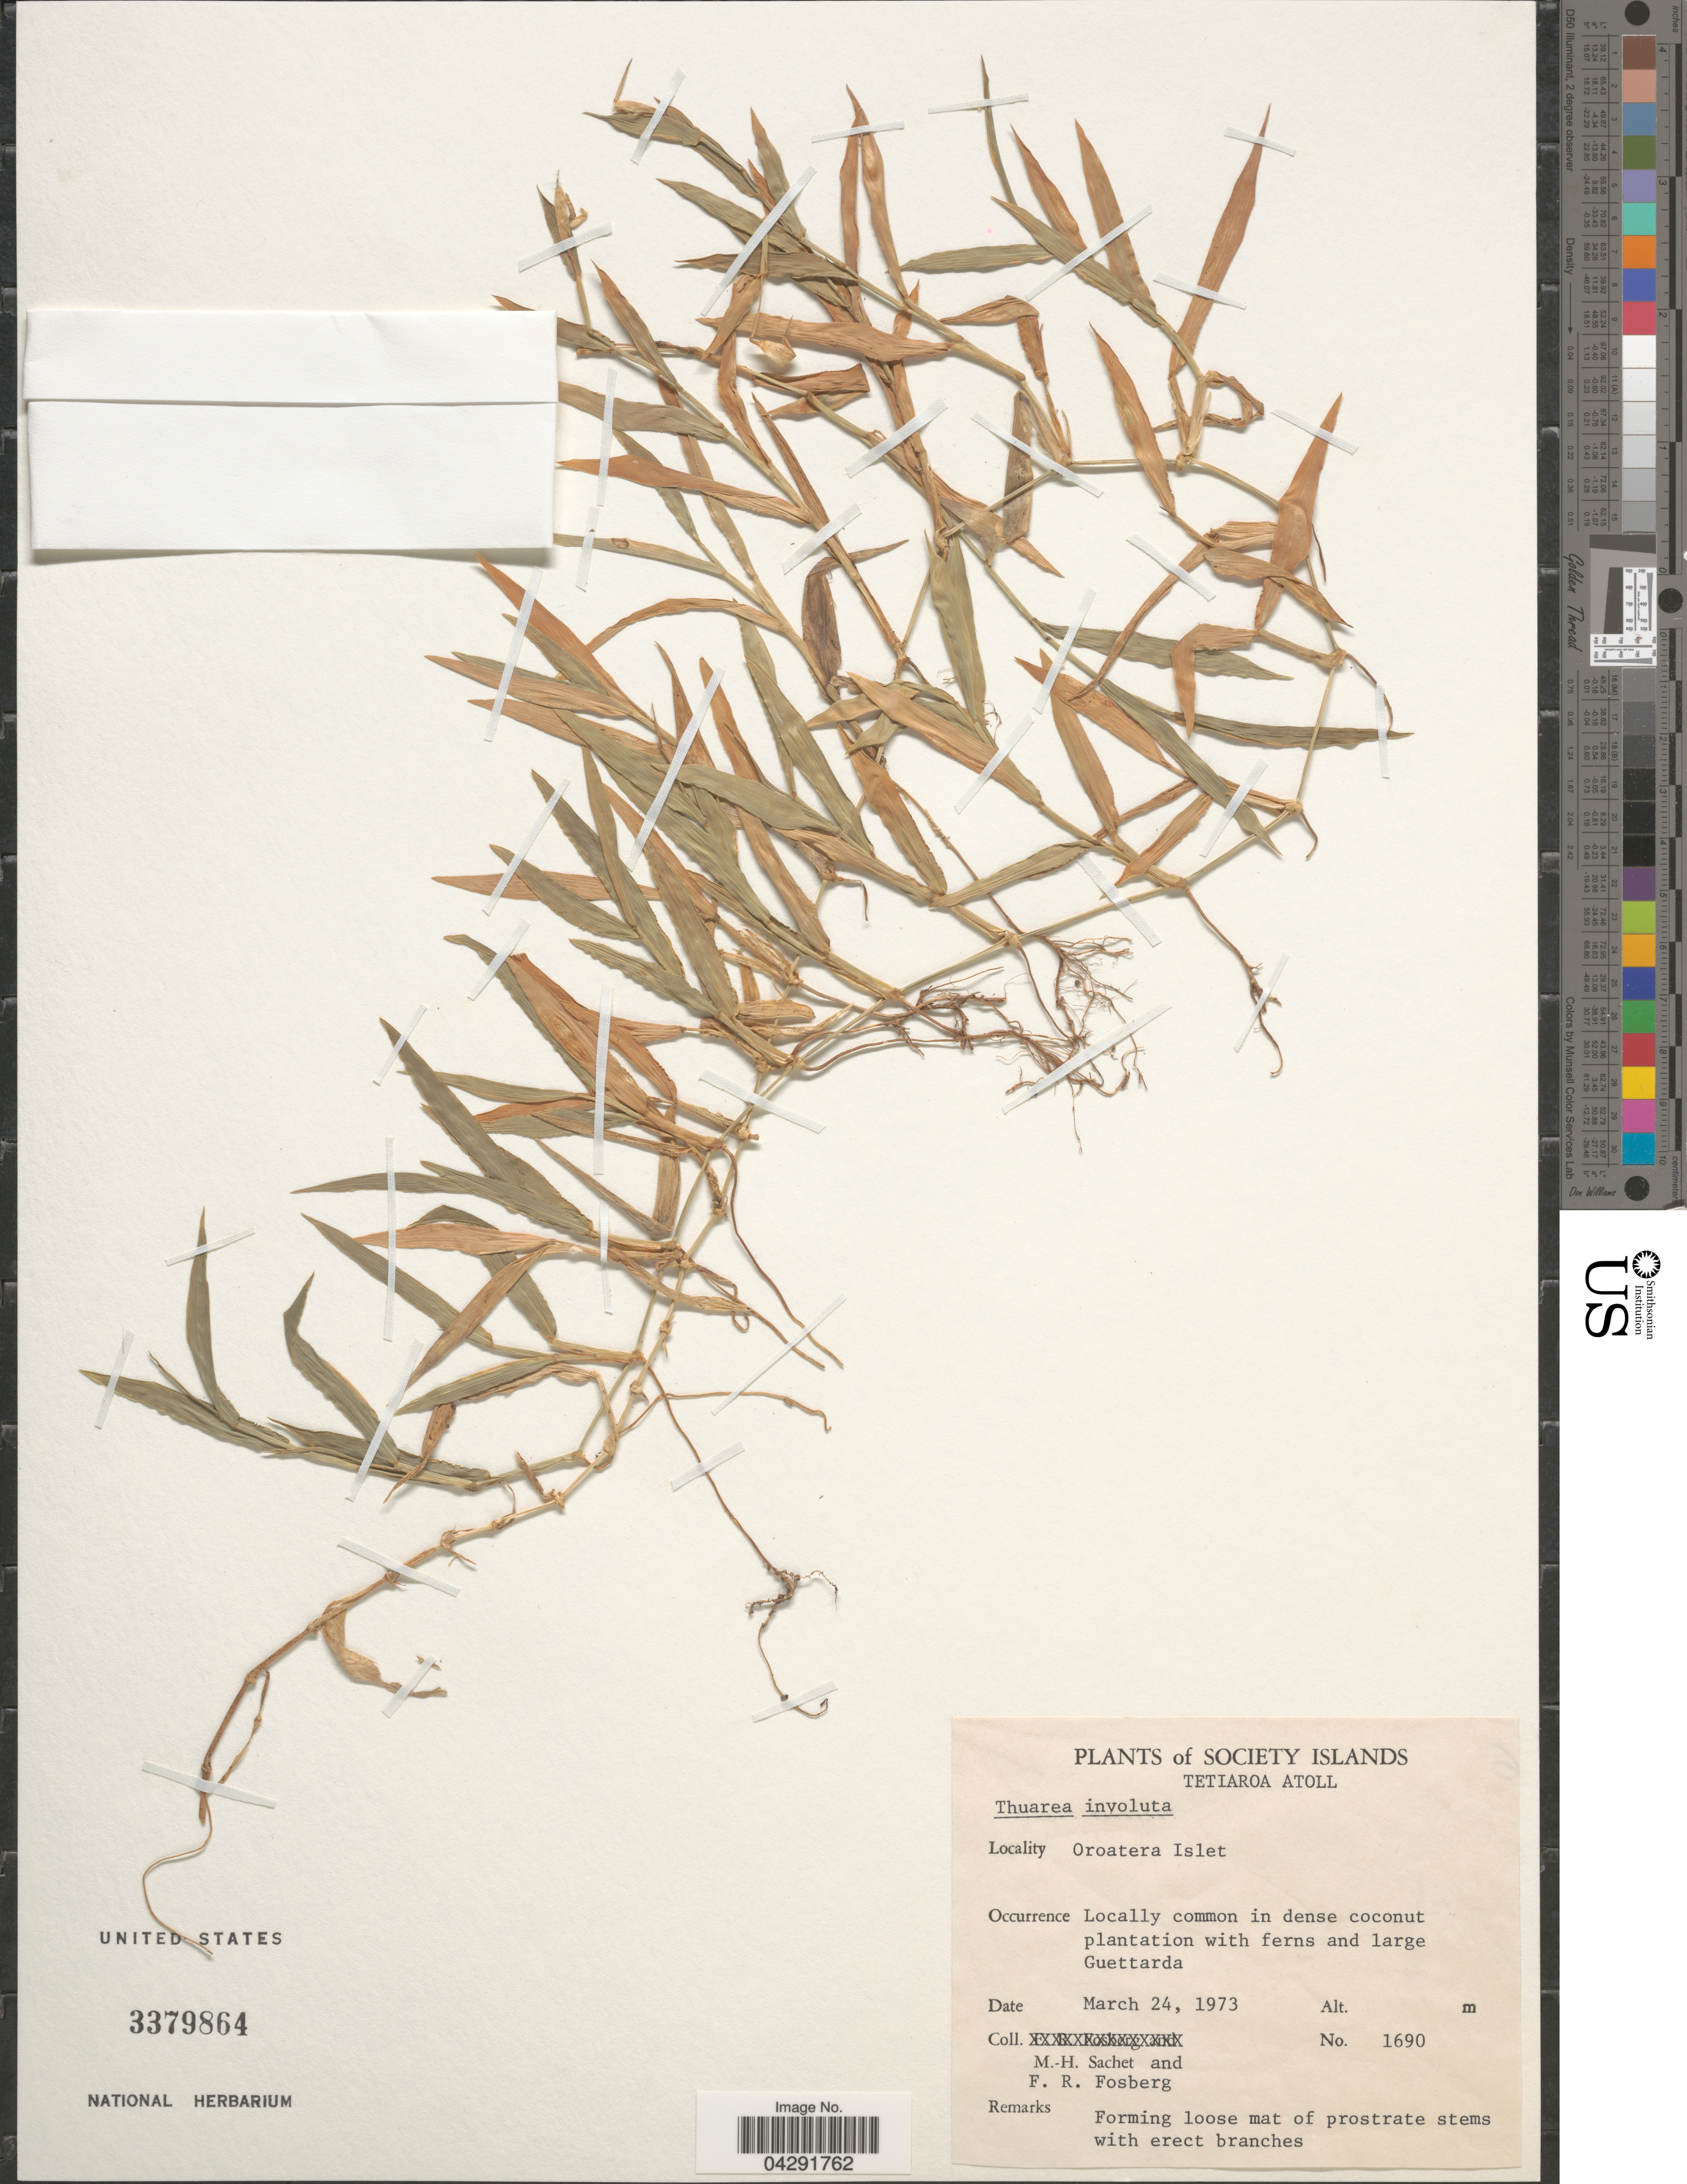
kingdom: Plantae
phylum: Tracheophyta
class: Liliopsida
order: Poales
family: Poaceae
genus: Thuarea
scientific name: Thuarea involuta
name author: (G. Forst.) R. Br. ex Sm.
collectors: M.-H. Sachet & F. R. Fosberg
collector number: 1690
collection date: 1973-03-24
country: French Polynesia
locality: Society Islands. Tetiaroa Atoll. Oroatera Islet. Locally common in dense coconut plantation with ferns and large Guettarda.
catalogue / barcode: US 3379864